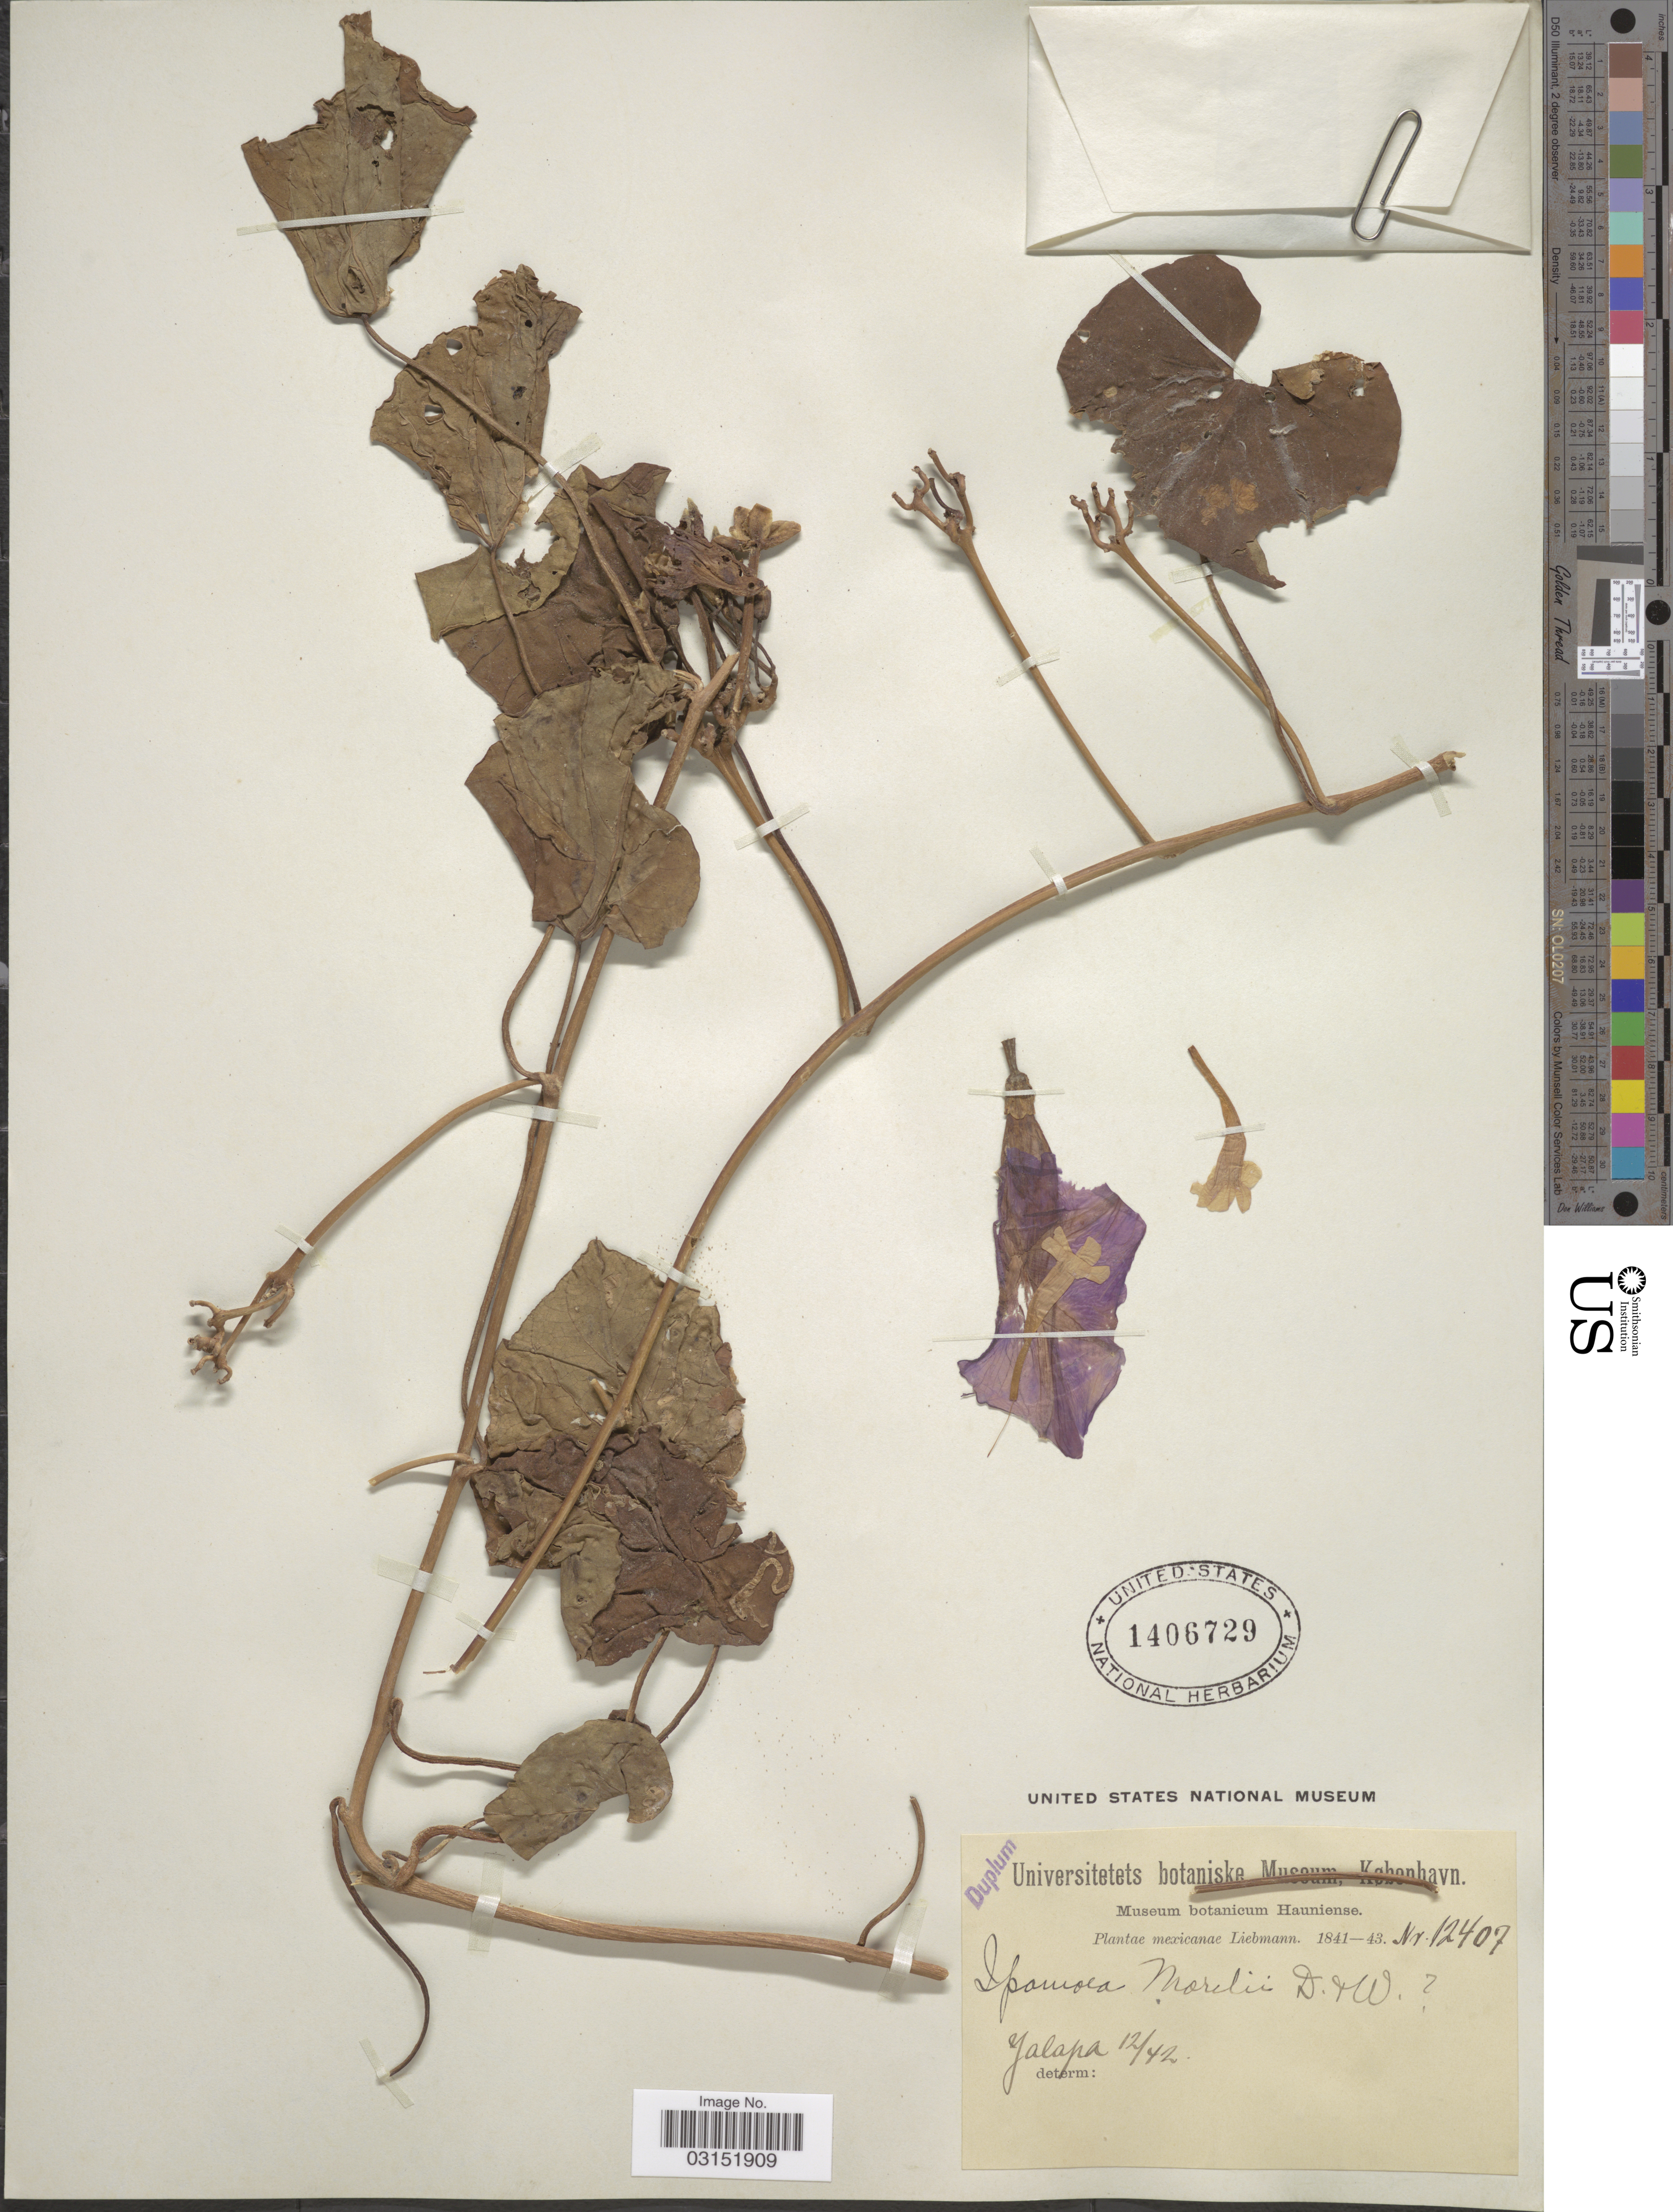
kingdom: Plantae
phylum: Tracheophyta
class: Magnoliopsida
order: Solanales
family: Convolvulaceae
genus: Ipomoea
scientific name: Ipomoea sp.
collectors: Liebmann, --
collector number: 12407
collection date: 1842-12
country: Mexico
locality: Jalapa.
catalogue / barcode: US 1406729